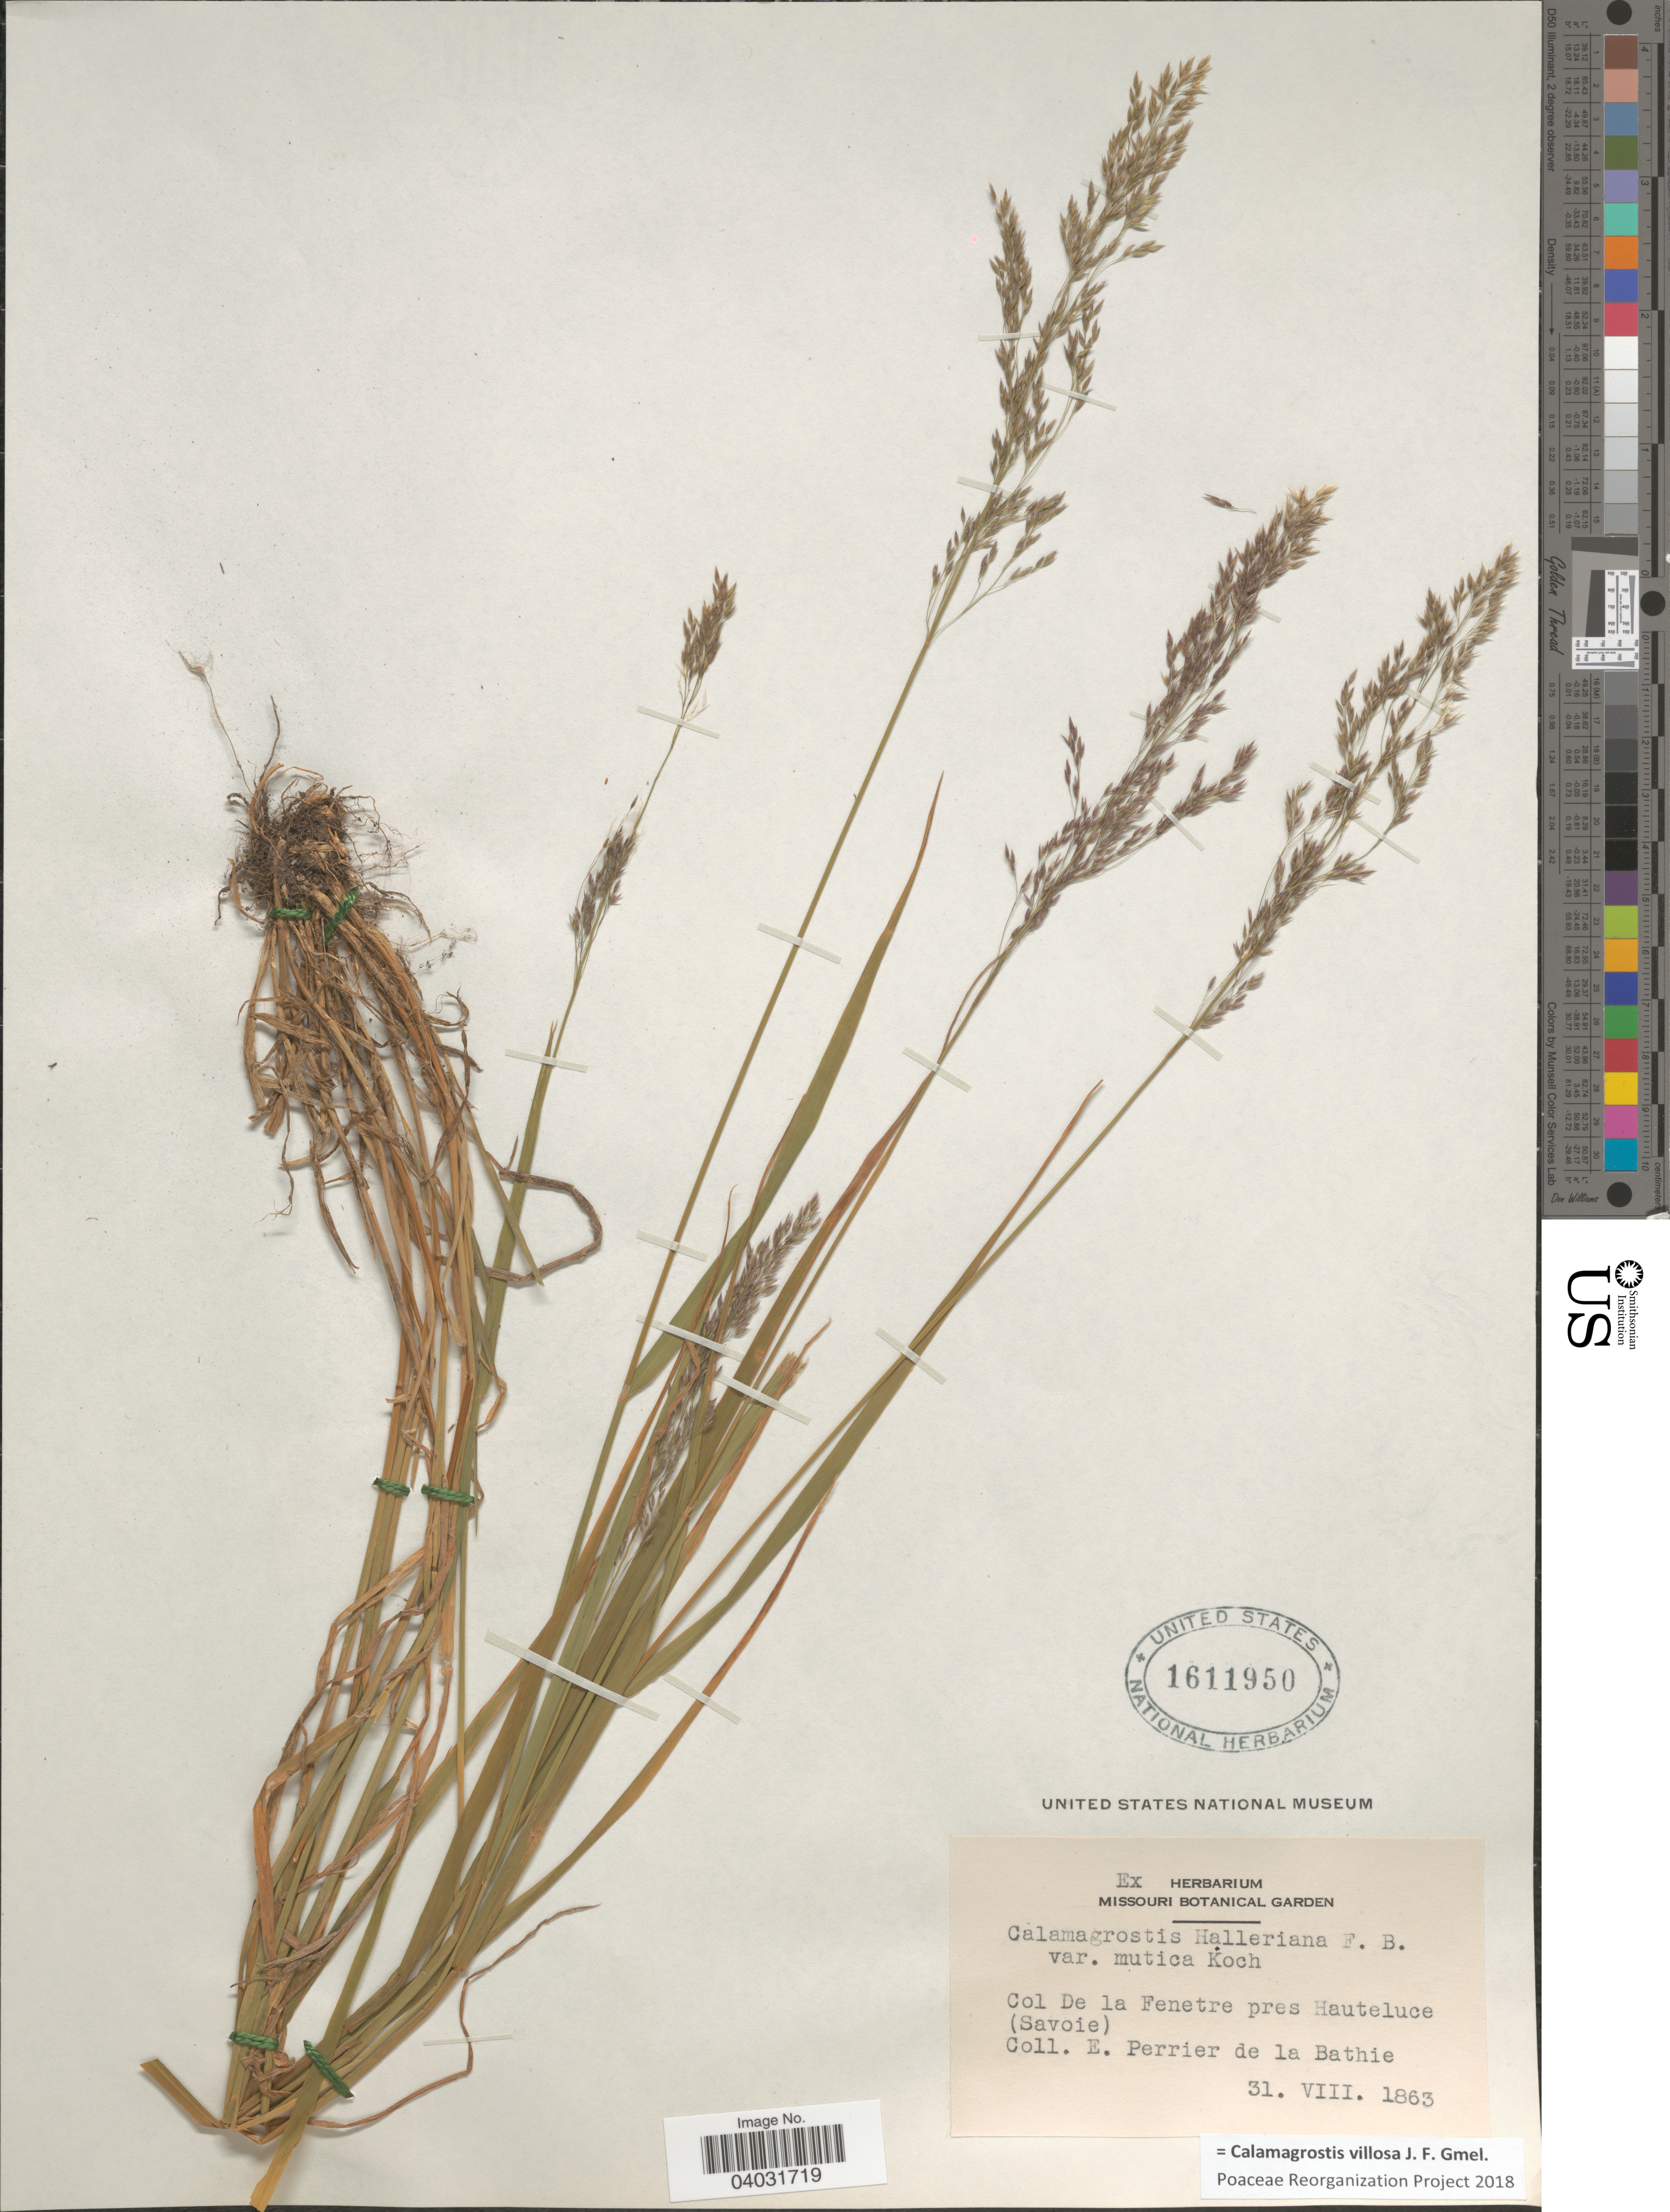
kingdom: Plantae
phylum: Tracheophyta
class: Liliopsida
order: Poales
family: Poaceae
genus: Calamagrostis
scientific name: Calamagrostis villosa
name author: J.F. Gmel.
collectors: E. Perrier de la Bâthie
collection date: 1863-08-31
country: France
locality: Col De la Fenetre pres Hauteluce (Savoie).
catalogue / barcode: US 1611950